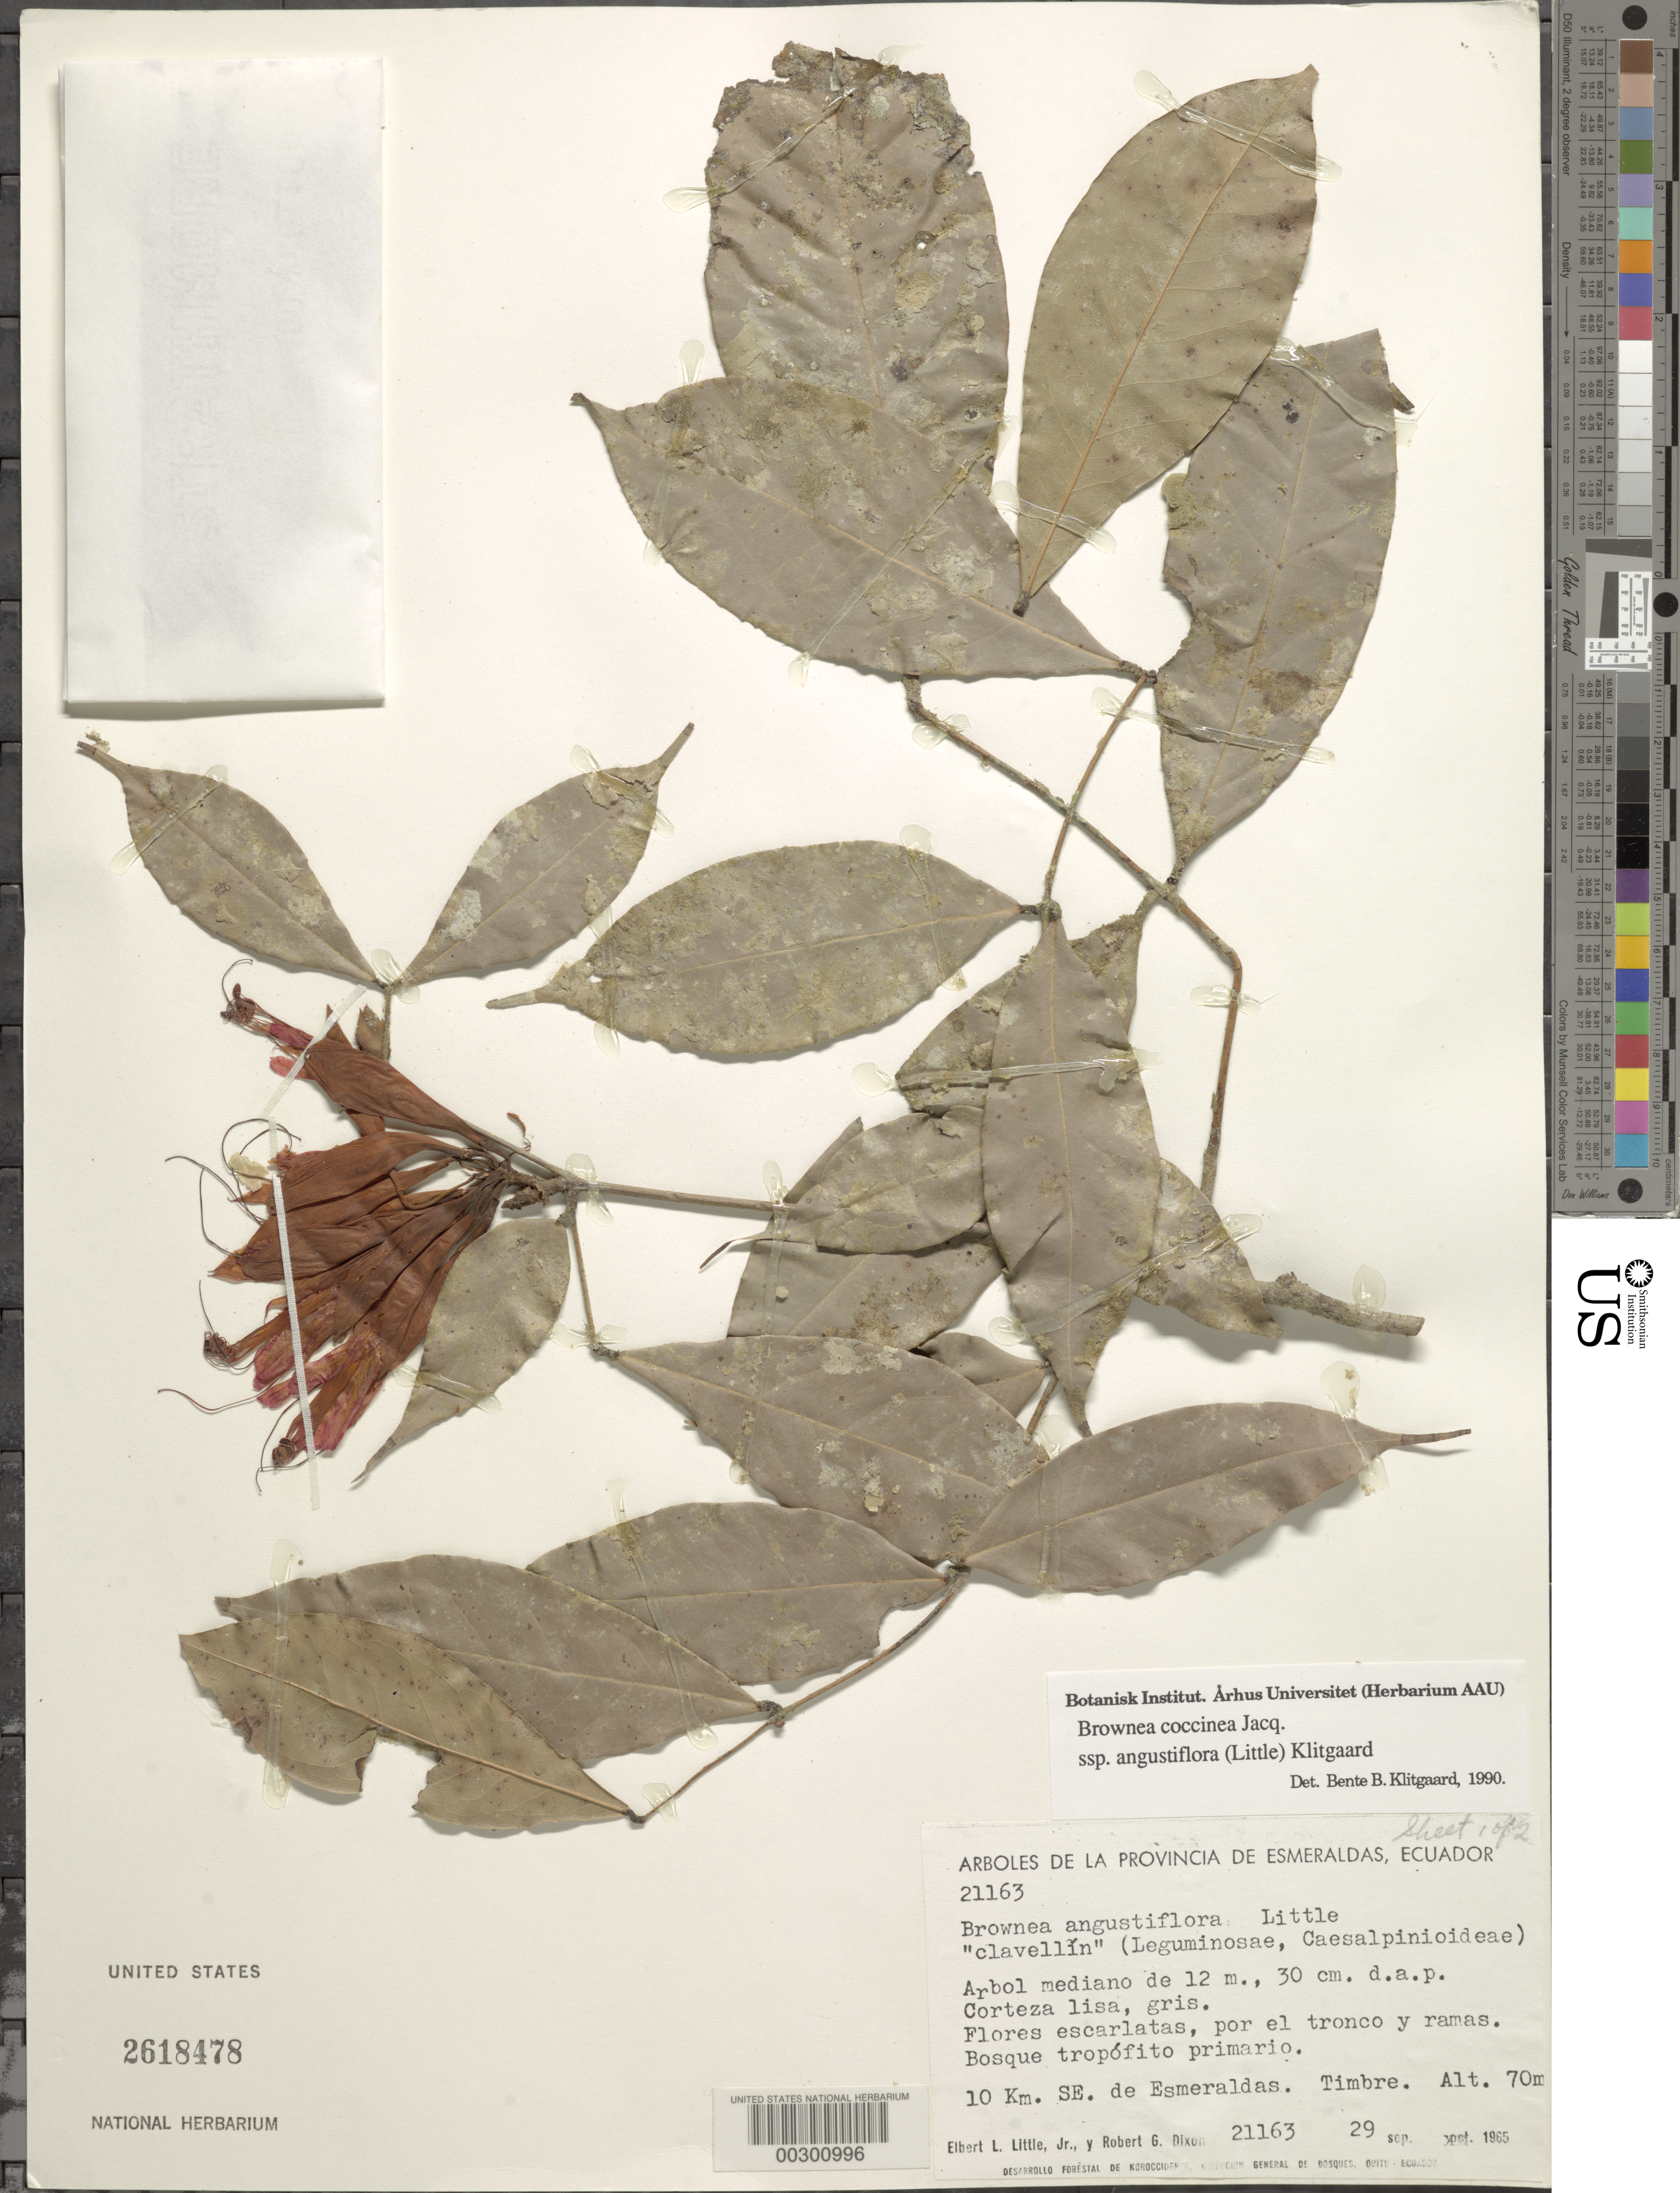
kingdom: Plantae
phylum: Tracheophyta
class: Magnoliopsida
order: Fabales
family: Fabaceae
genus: Brownea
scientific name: Brownea coccinea subsp. angustiflora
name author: (Little) Klitg.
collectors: E. L. Little & R. G. Dixon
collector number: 21163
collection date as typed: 29 Sep 1965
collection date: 1965-09-29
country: Ecuador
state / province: Esmeraldas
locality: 10 km SE of Esmeraldas; Timbre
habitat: Primary tropic forest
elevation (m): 70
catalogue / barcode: US 2618478